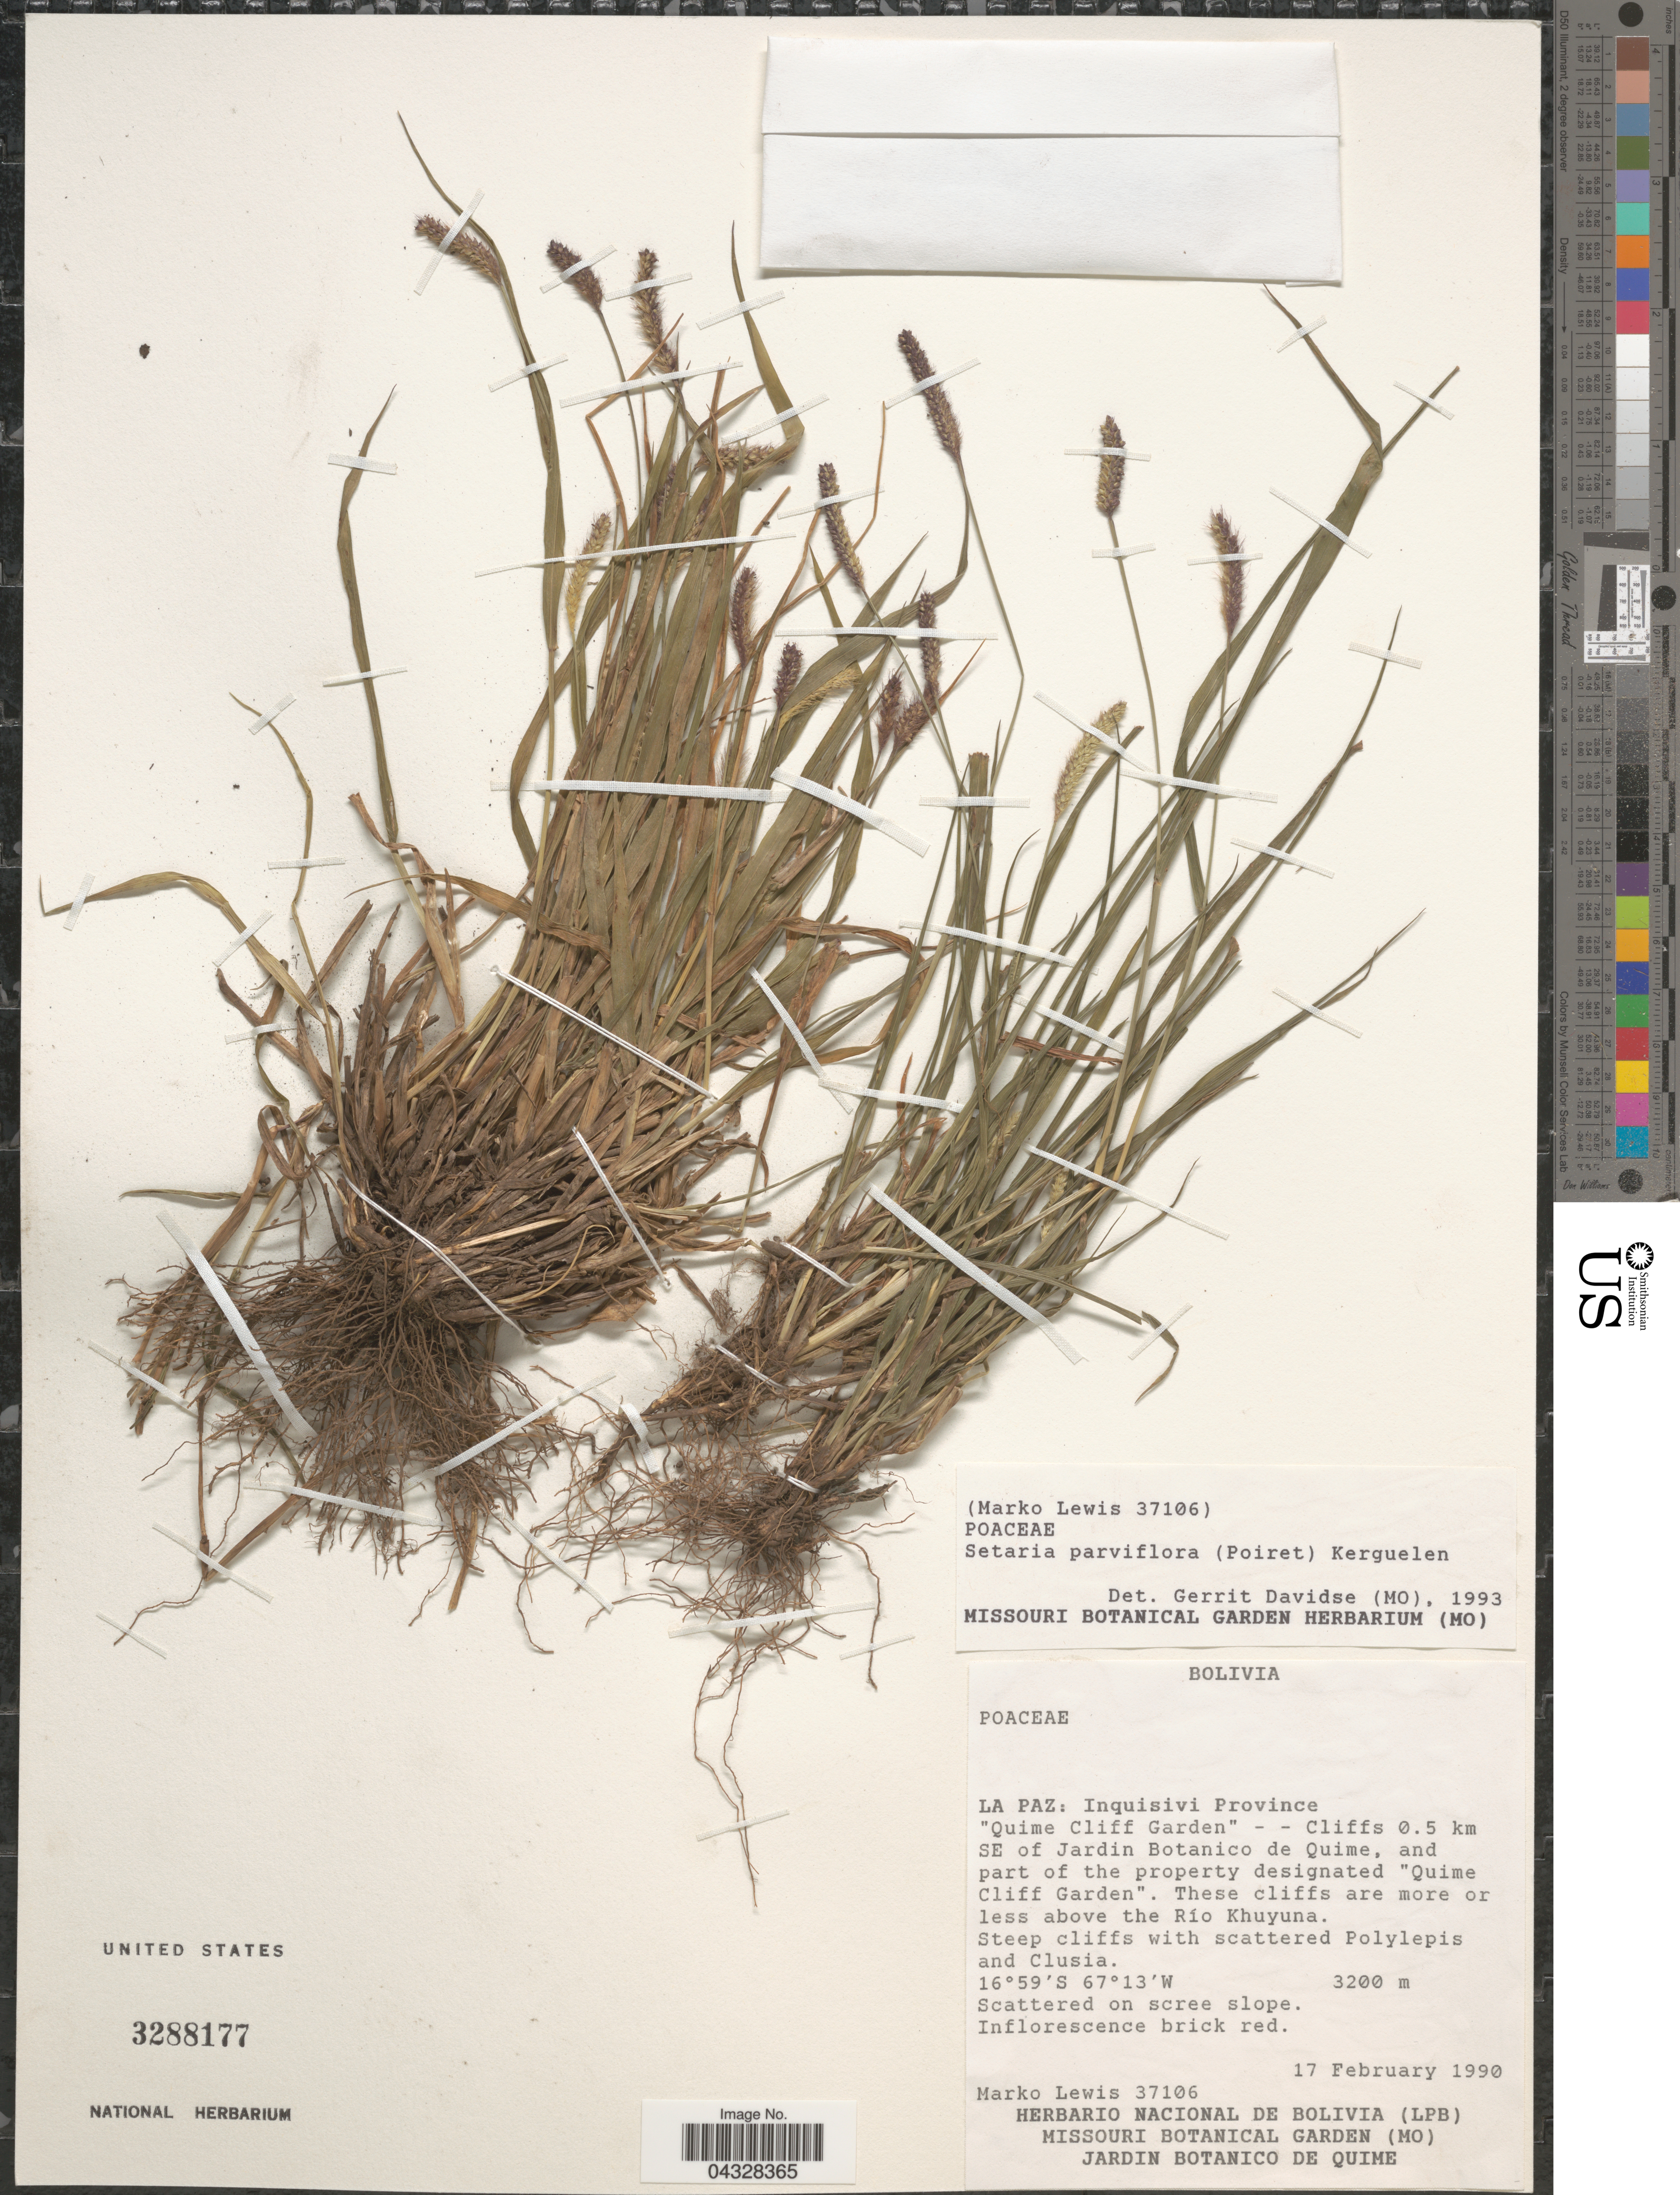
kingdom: Plantae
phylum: Tracheophyta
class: Liliopsida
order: Poales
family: Poaceae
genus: Setaria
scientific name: Setaria parviflora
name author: (Poir.) Kerguélen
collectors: M. A. Lewis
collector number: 37106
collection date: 1990-02-17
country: Bolivia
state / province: La Paz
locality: Inquisivi Province. "Quime Cliff Garden"- - Cliffs 0.5 km SE of Jardin Botanico de Quime, and part of the property designated "Quime Cliff Garden". These cliffs are more or less above the Río Khuyuna.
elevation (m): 3200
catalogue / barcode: US 3288177